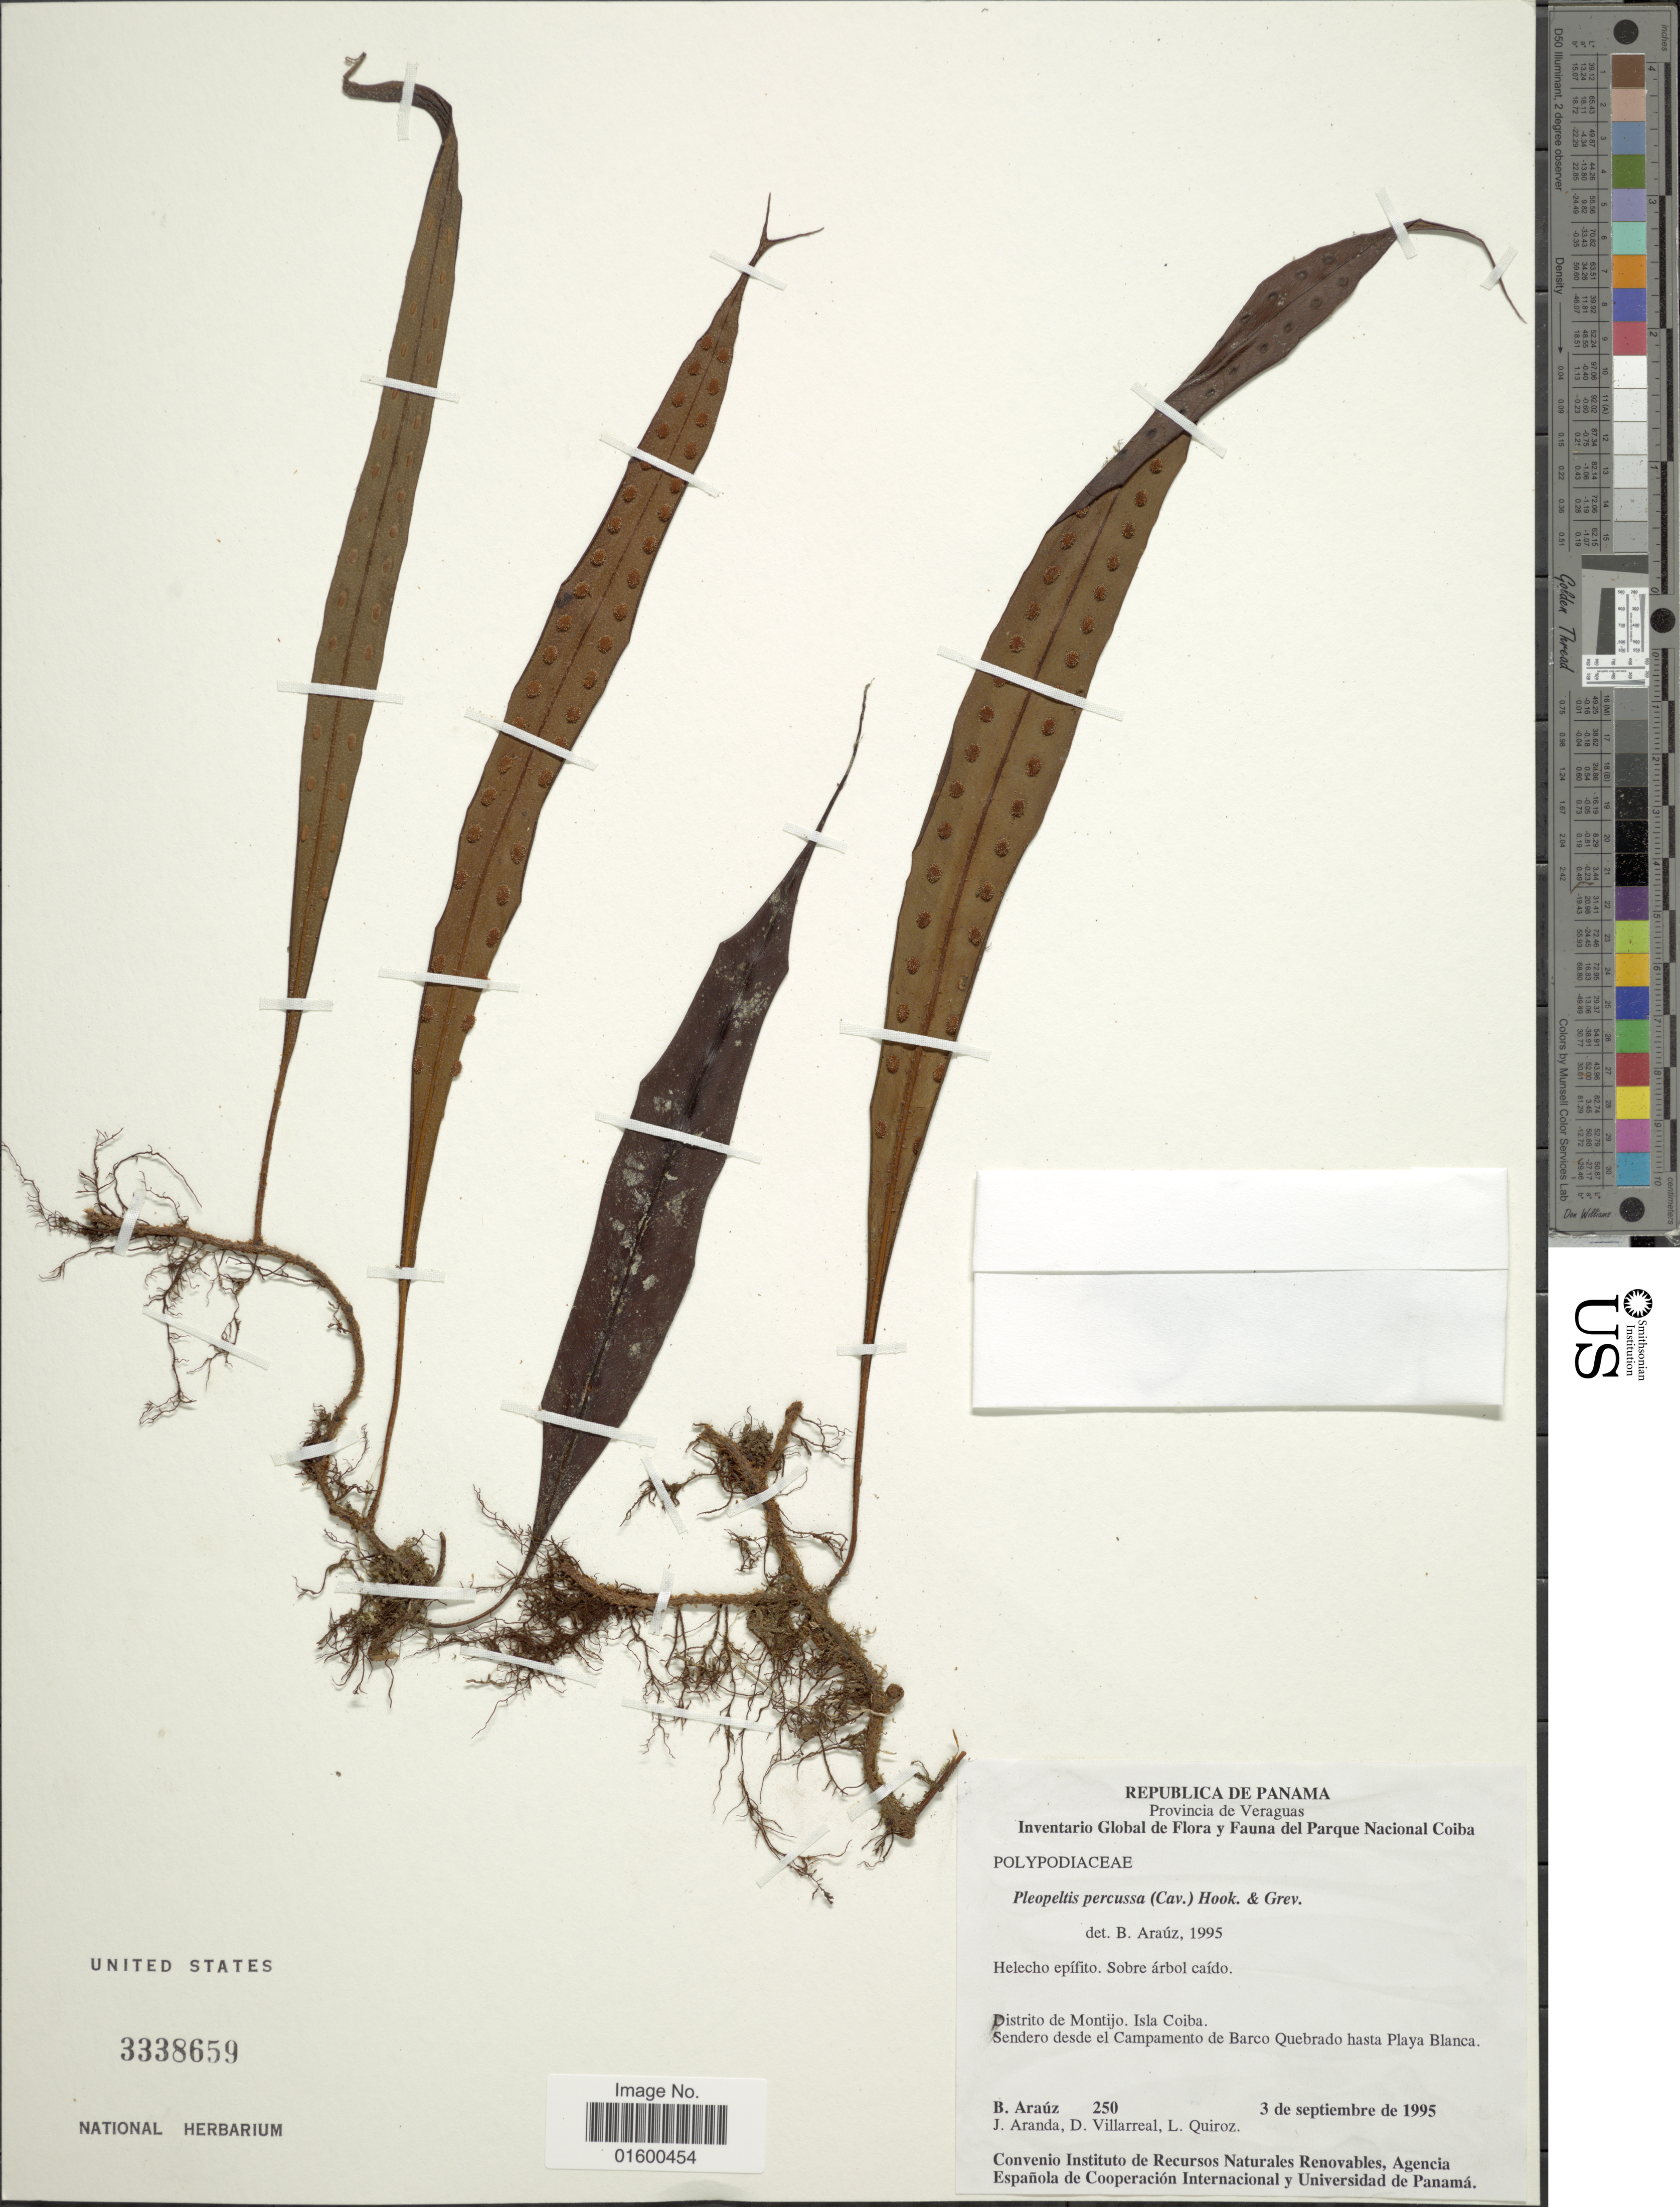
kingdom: Plantae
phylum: Tracheophyta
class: Polypodiopsida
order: Polypodiales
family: Polypodiaceae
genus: Microgramma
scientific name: Microgramma percussa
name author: (Cav.) de la Sota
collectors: B. Araúz, J. Aranda, D. Villarreal & L. Quiroz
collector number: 250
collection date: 1995-09-03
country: Panama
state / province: Veraguas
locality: Provincia de Veraguas, Distrito de Montijo, Isla Coiba, sendero desde el Campamentode Barco Quebrado hasta Playa Blanca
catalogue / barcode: US 3338659